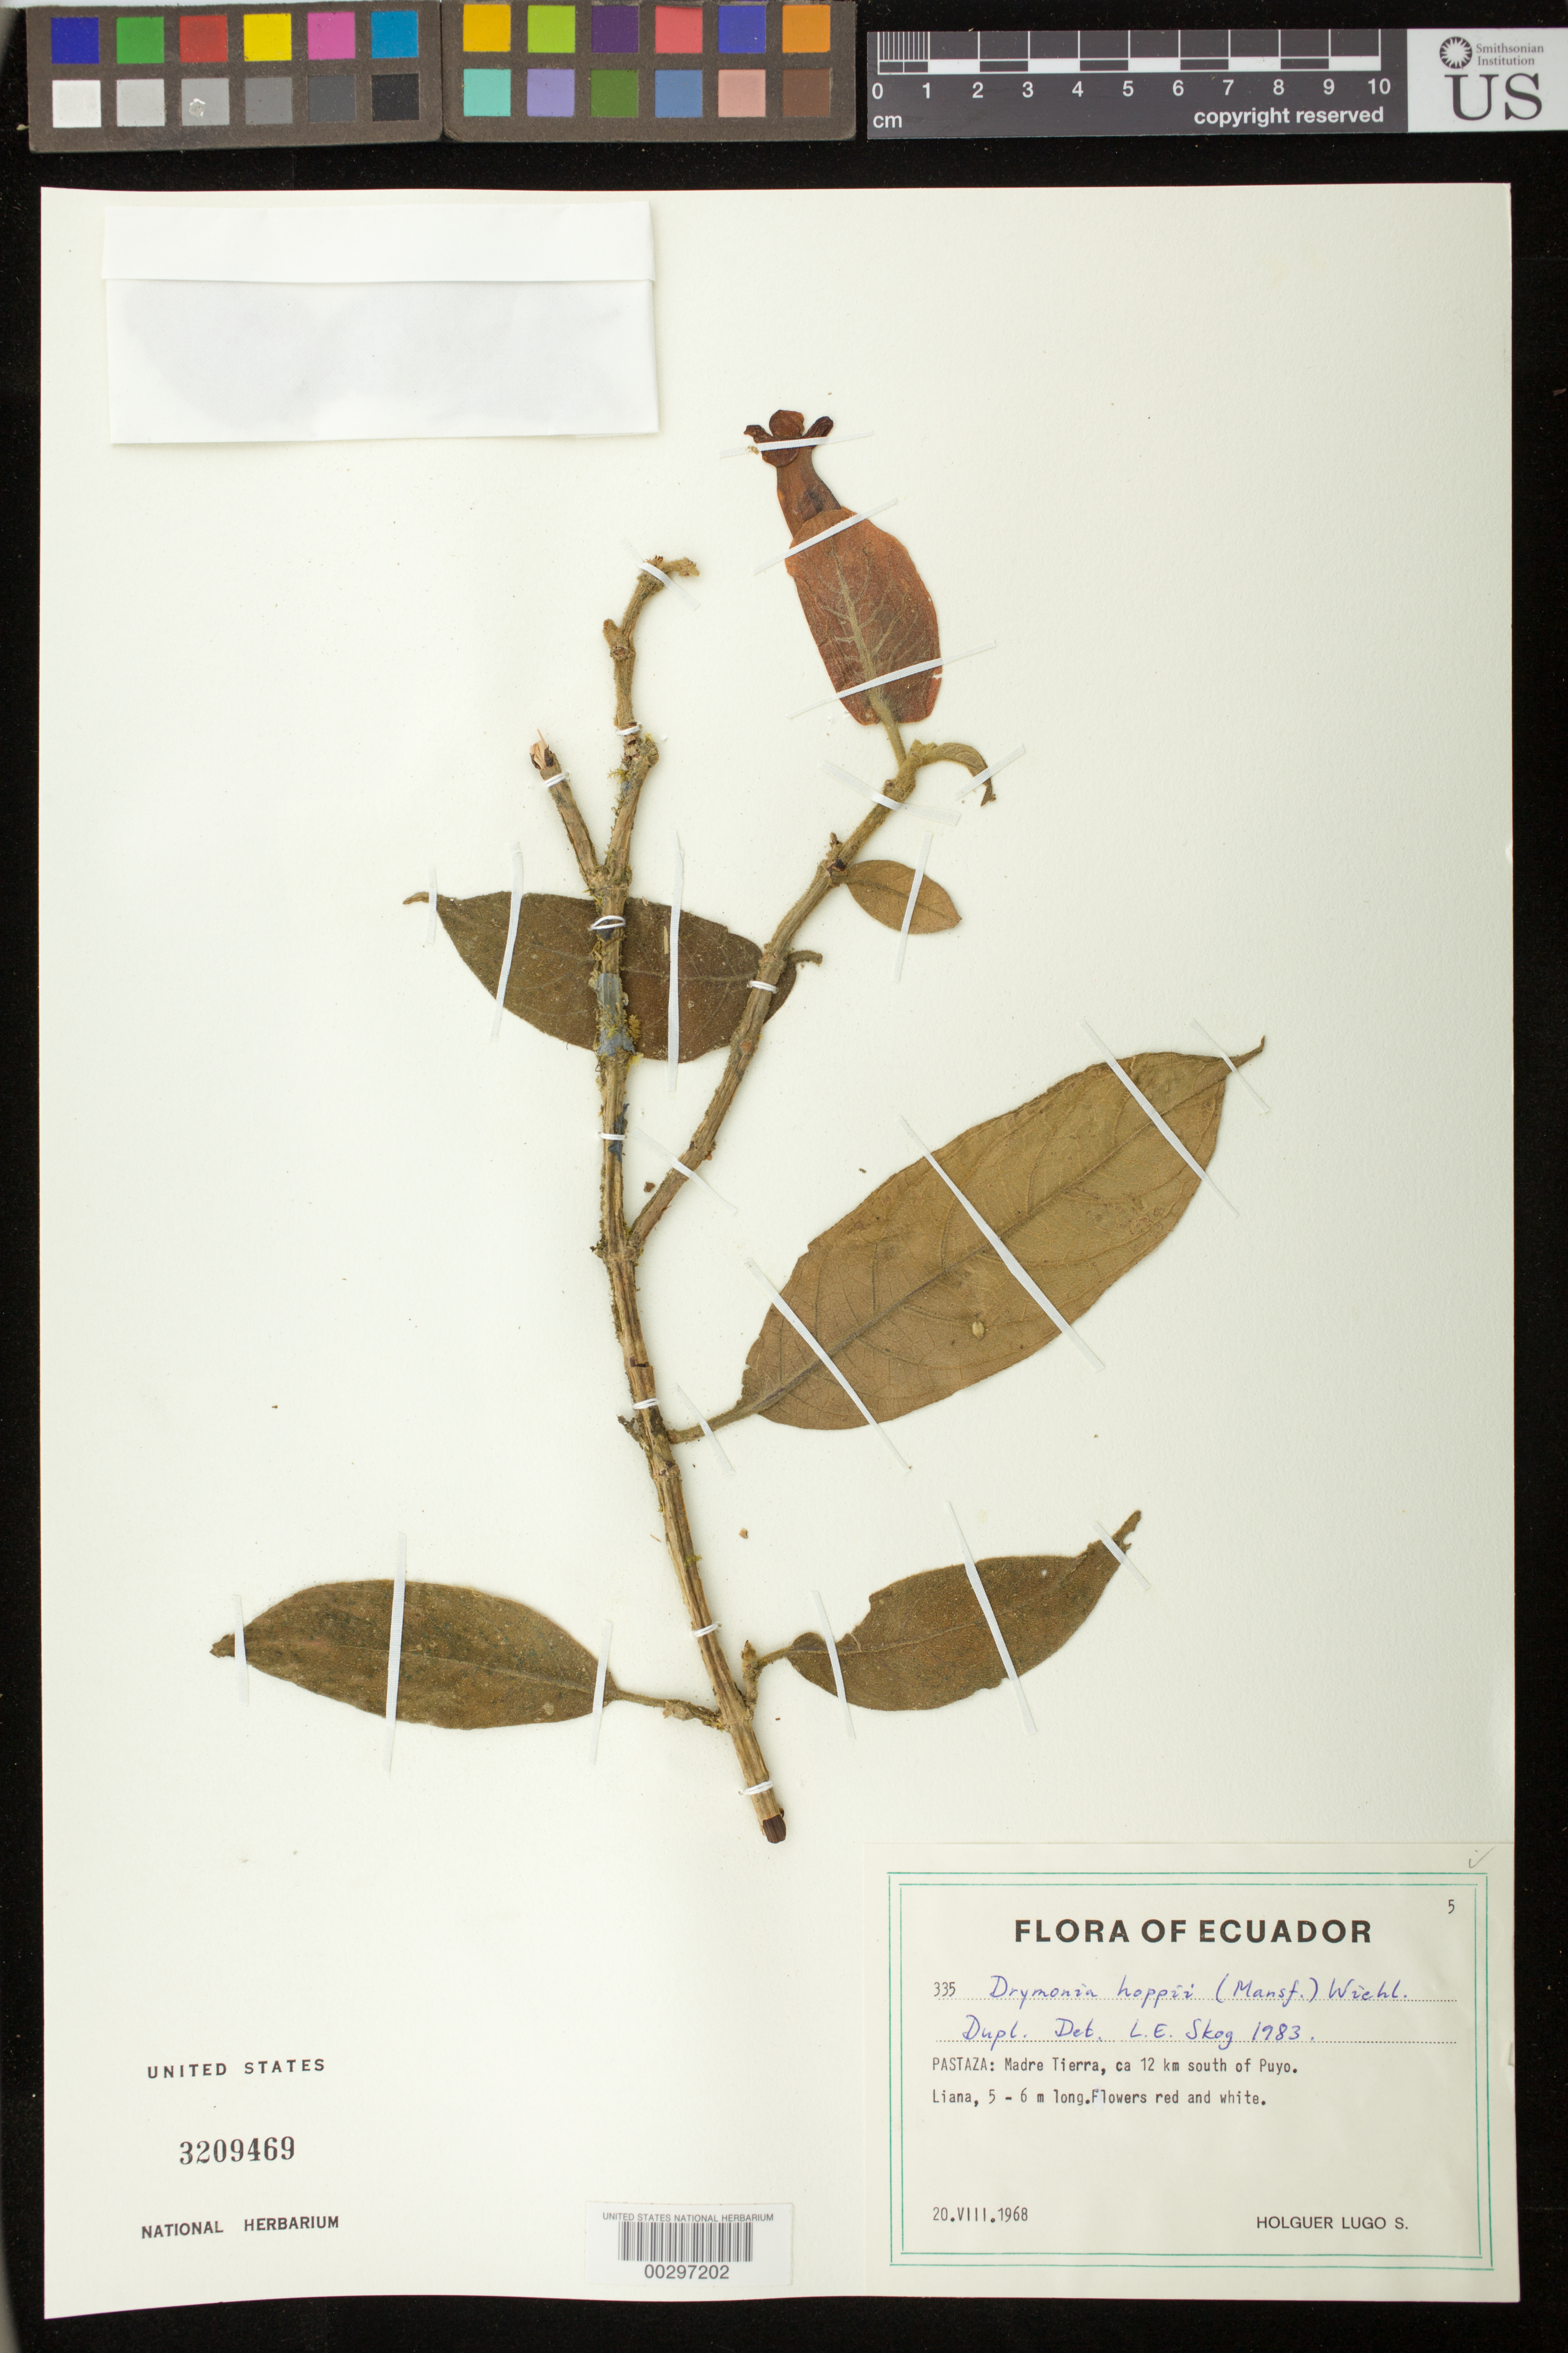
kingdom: Plantae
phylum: Tracheophyta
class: Magnoliopsida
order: Lamiales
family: Gesneriaceae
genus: Drymonia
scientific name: Drymonia hoppii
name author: (Mansf.) Wiehler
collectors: H. Lugo S.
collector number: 335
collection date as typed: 20 Aug 1968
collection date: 1968-08-20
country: Ecuador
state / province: Pastaza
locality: Madre Tierra, S of Puyo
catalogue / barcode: US 3209469